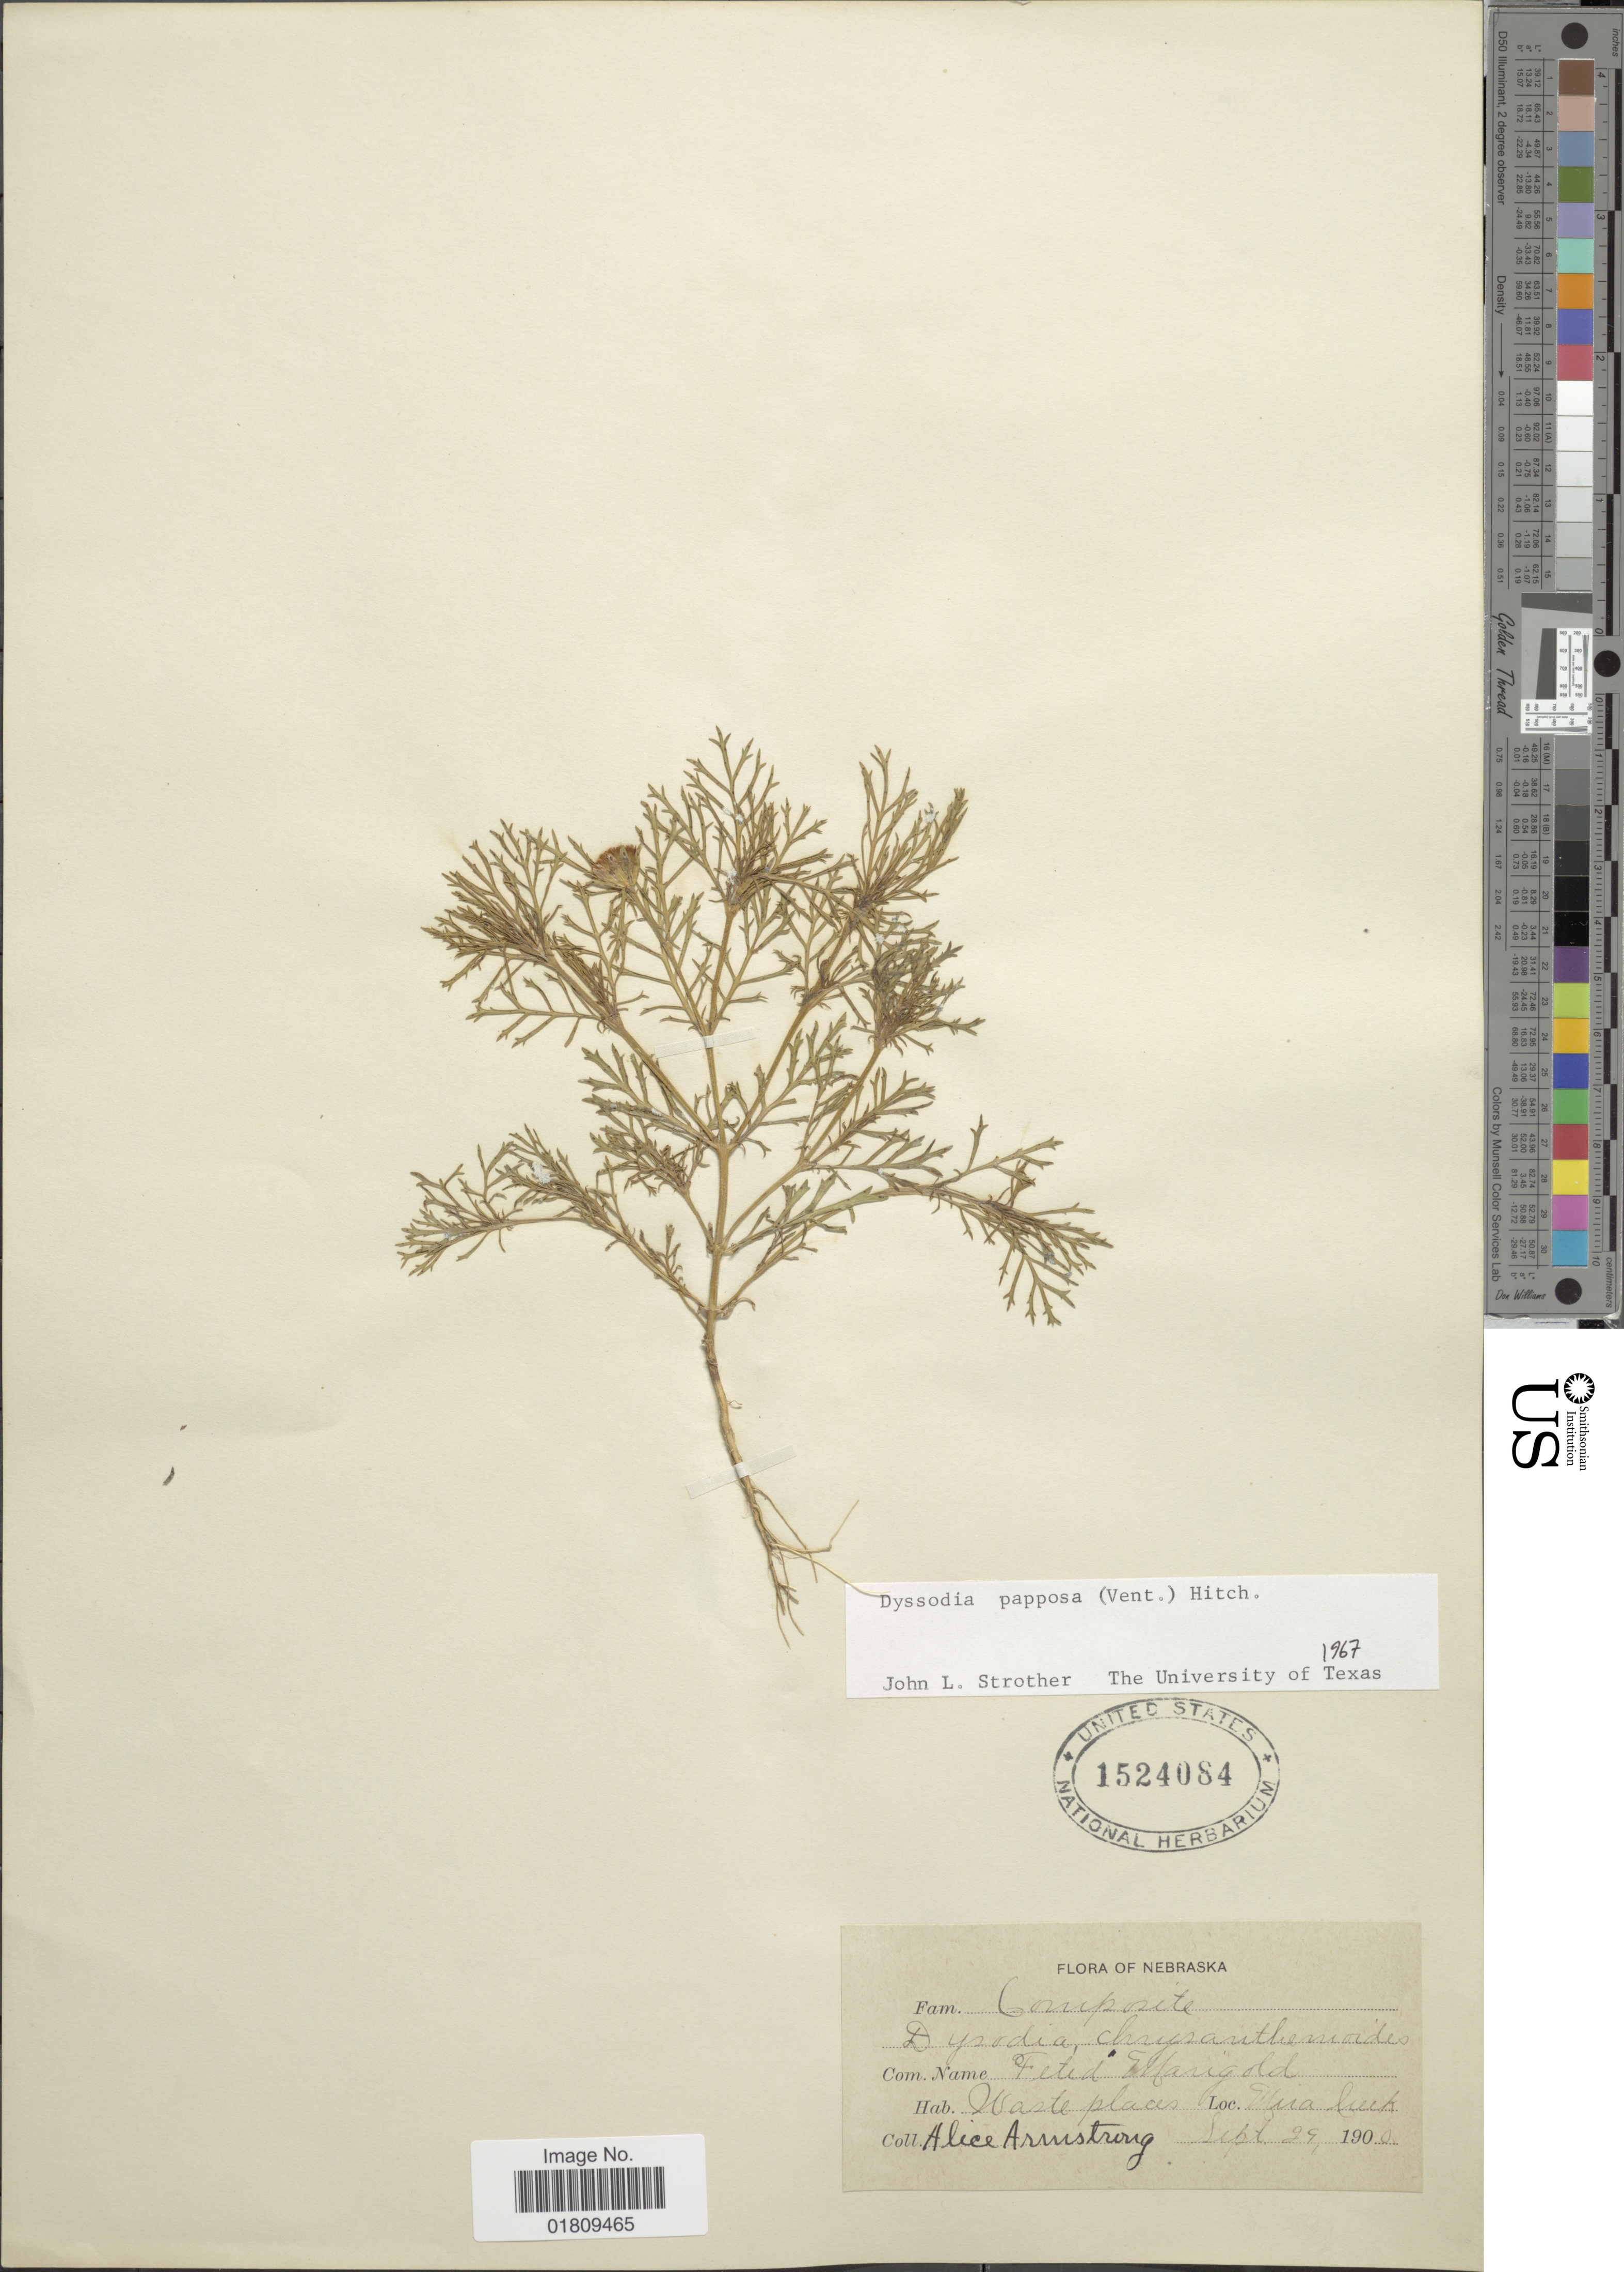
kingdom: Plantae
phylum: Tracheophyta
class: Magnoliopsida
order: Asterales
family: Asteraceae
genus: Dyssodia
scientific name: Dyssodia papposa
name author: (Vent.) Hitchc.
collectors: A. Armstrong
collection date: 1900-09-29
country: United States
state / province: Nebraska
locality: Waste places, Mira Creek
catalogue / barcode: US 1524084